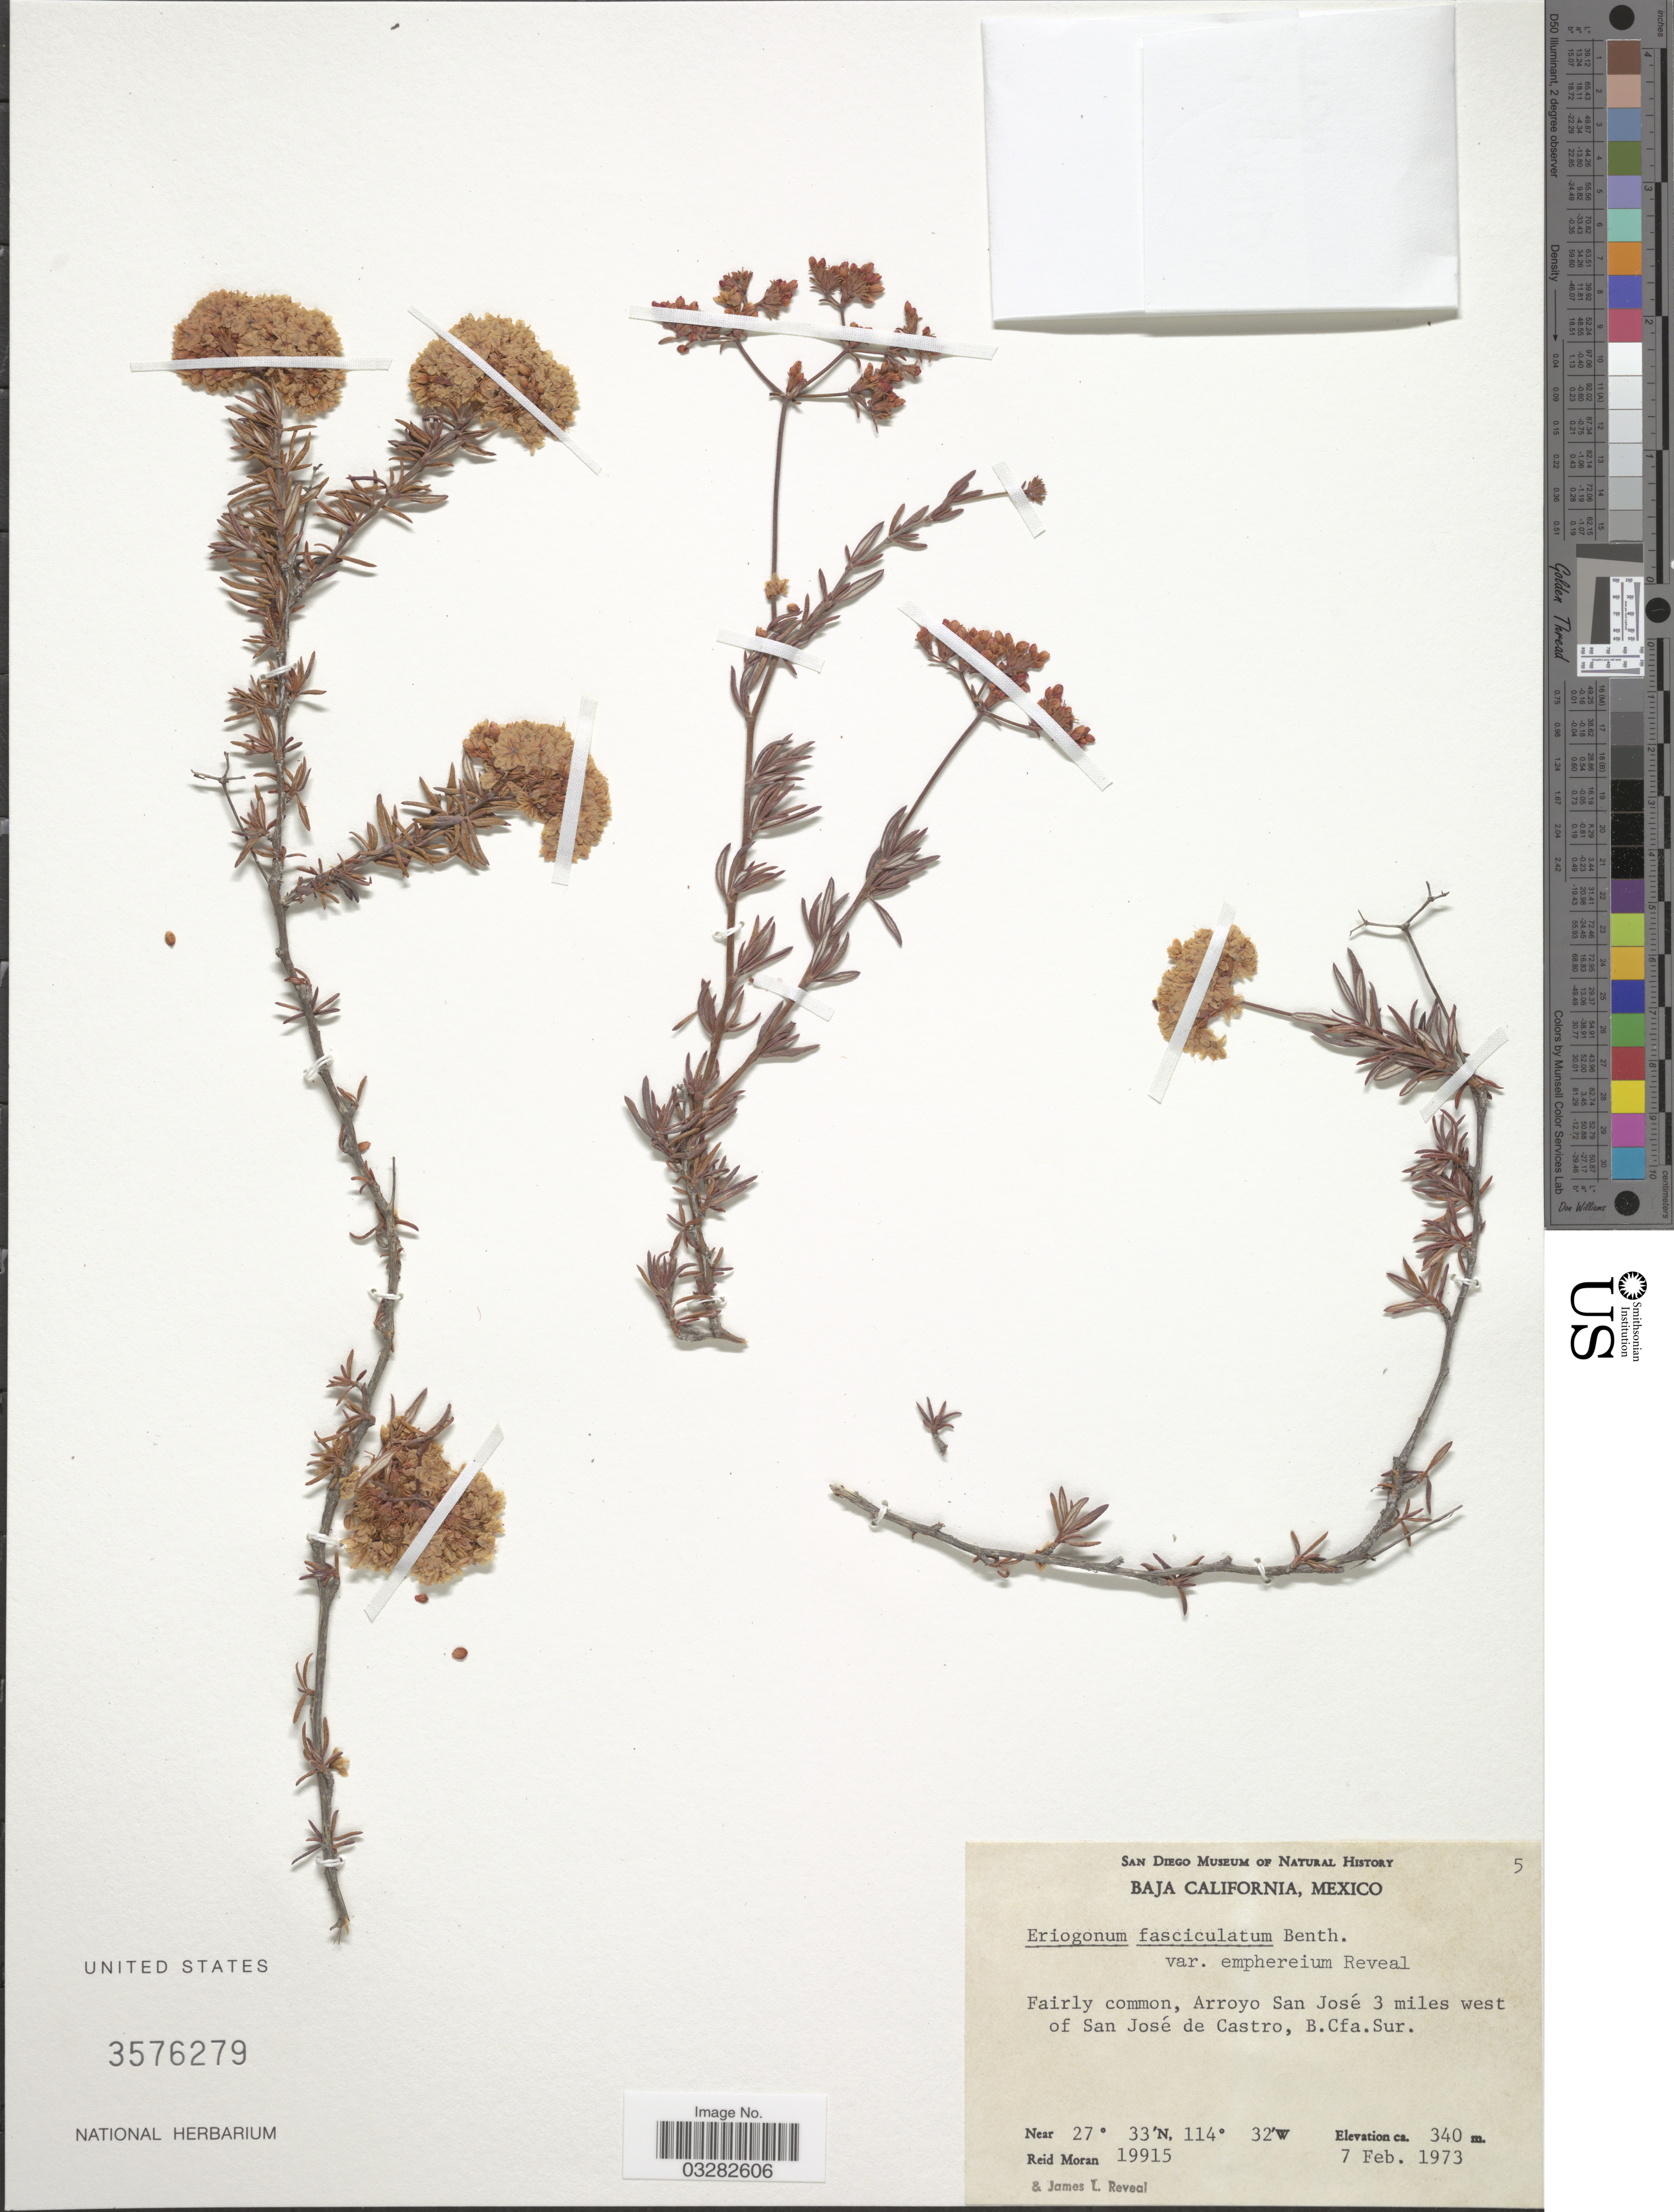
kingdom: Plantae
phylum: Tracheophyta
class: Magnoliopsida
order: Caryophyllales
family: Polygonaceae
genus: Eriogonum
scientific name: Eriogonum fasciculatum var. emphereium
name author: Reveal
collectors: R. Moran & J. L. Reveal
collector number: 19915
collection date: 1973-02-07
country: Mexico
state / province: Baja California Sur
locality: Arroyo San José 3 miles west of San José de Castro. Baja California.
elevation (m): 340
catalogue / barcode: US 3576279